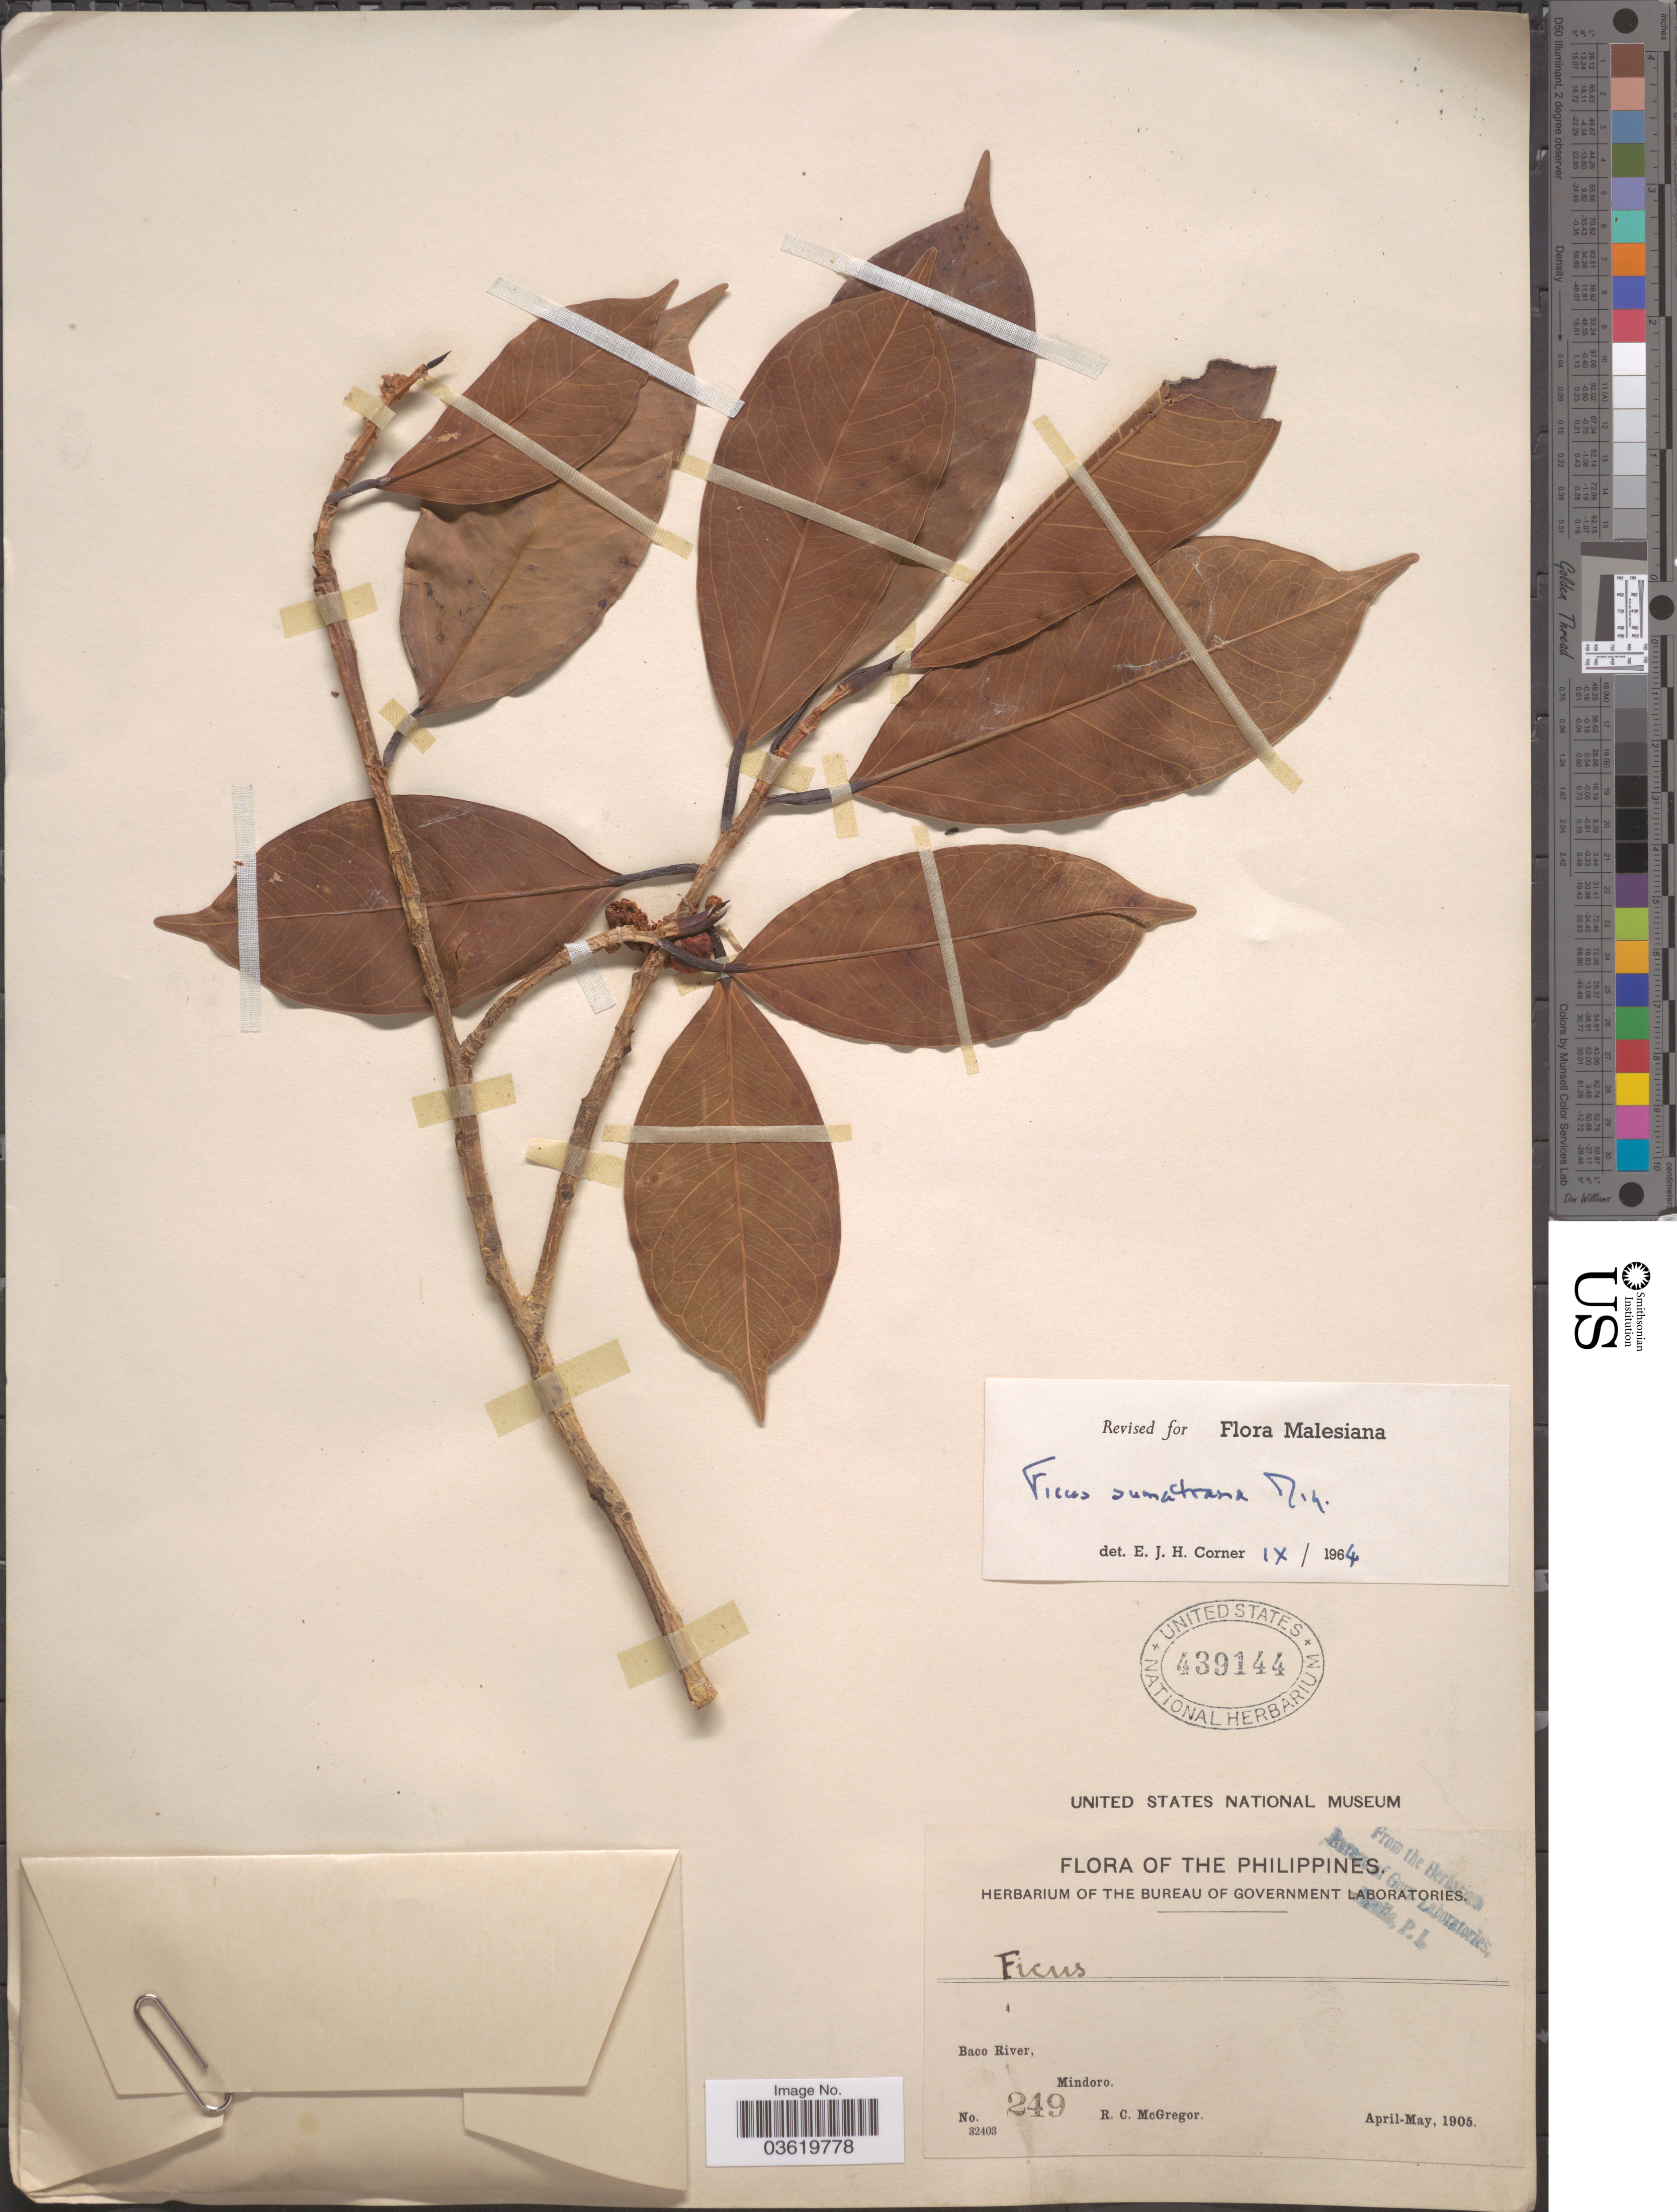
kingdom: Plantae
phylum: Tracheophyta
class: Magnoliopsida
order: Rosales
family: Moraceae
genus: Ficus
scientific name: Ficus sumatrana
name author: Miq.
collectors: R. C. McGregor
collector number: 249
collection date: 1905-04/1905-05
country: Philippines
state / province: Mimaropa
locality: Baco River, Mindoro.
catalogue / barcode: US 439144